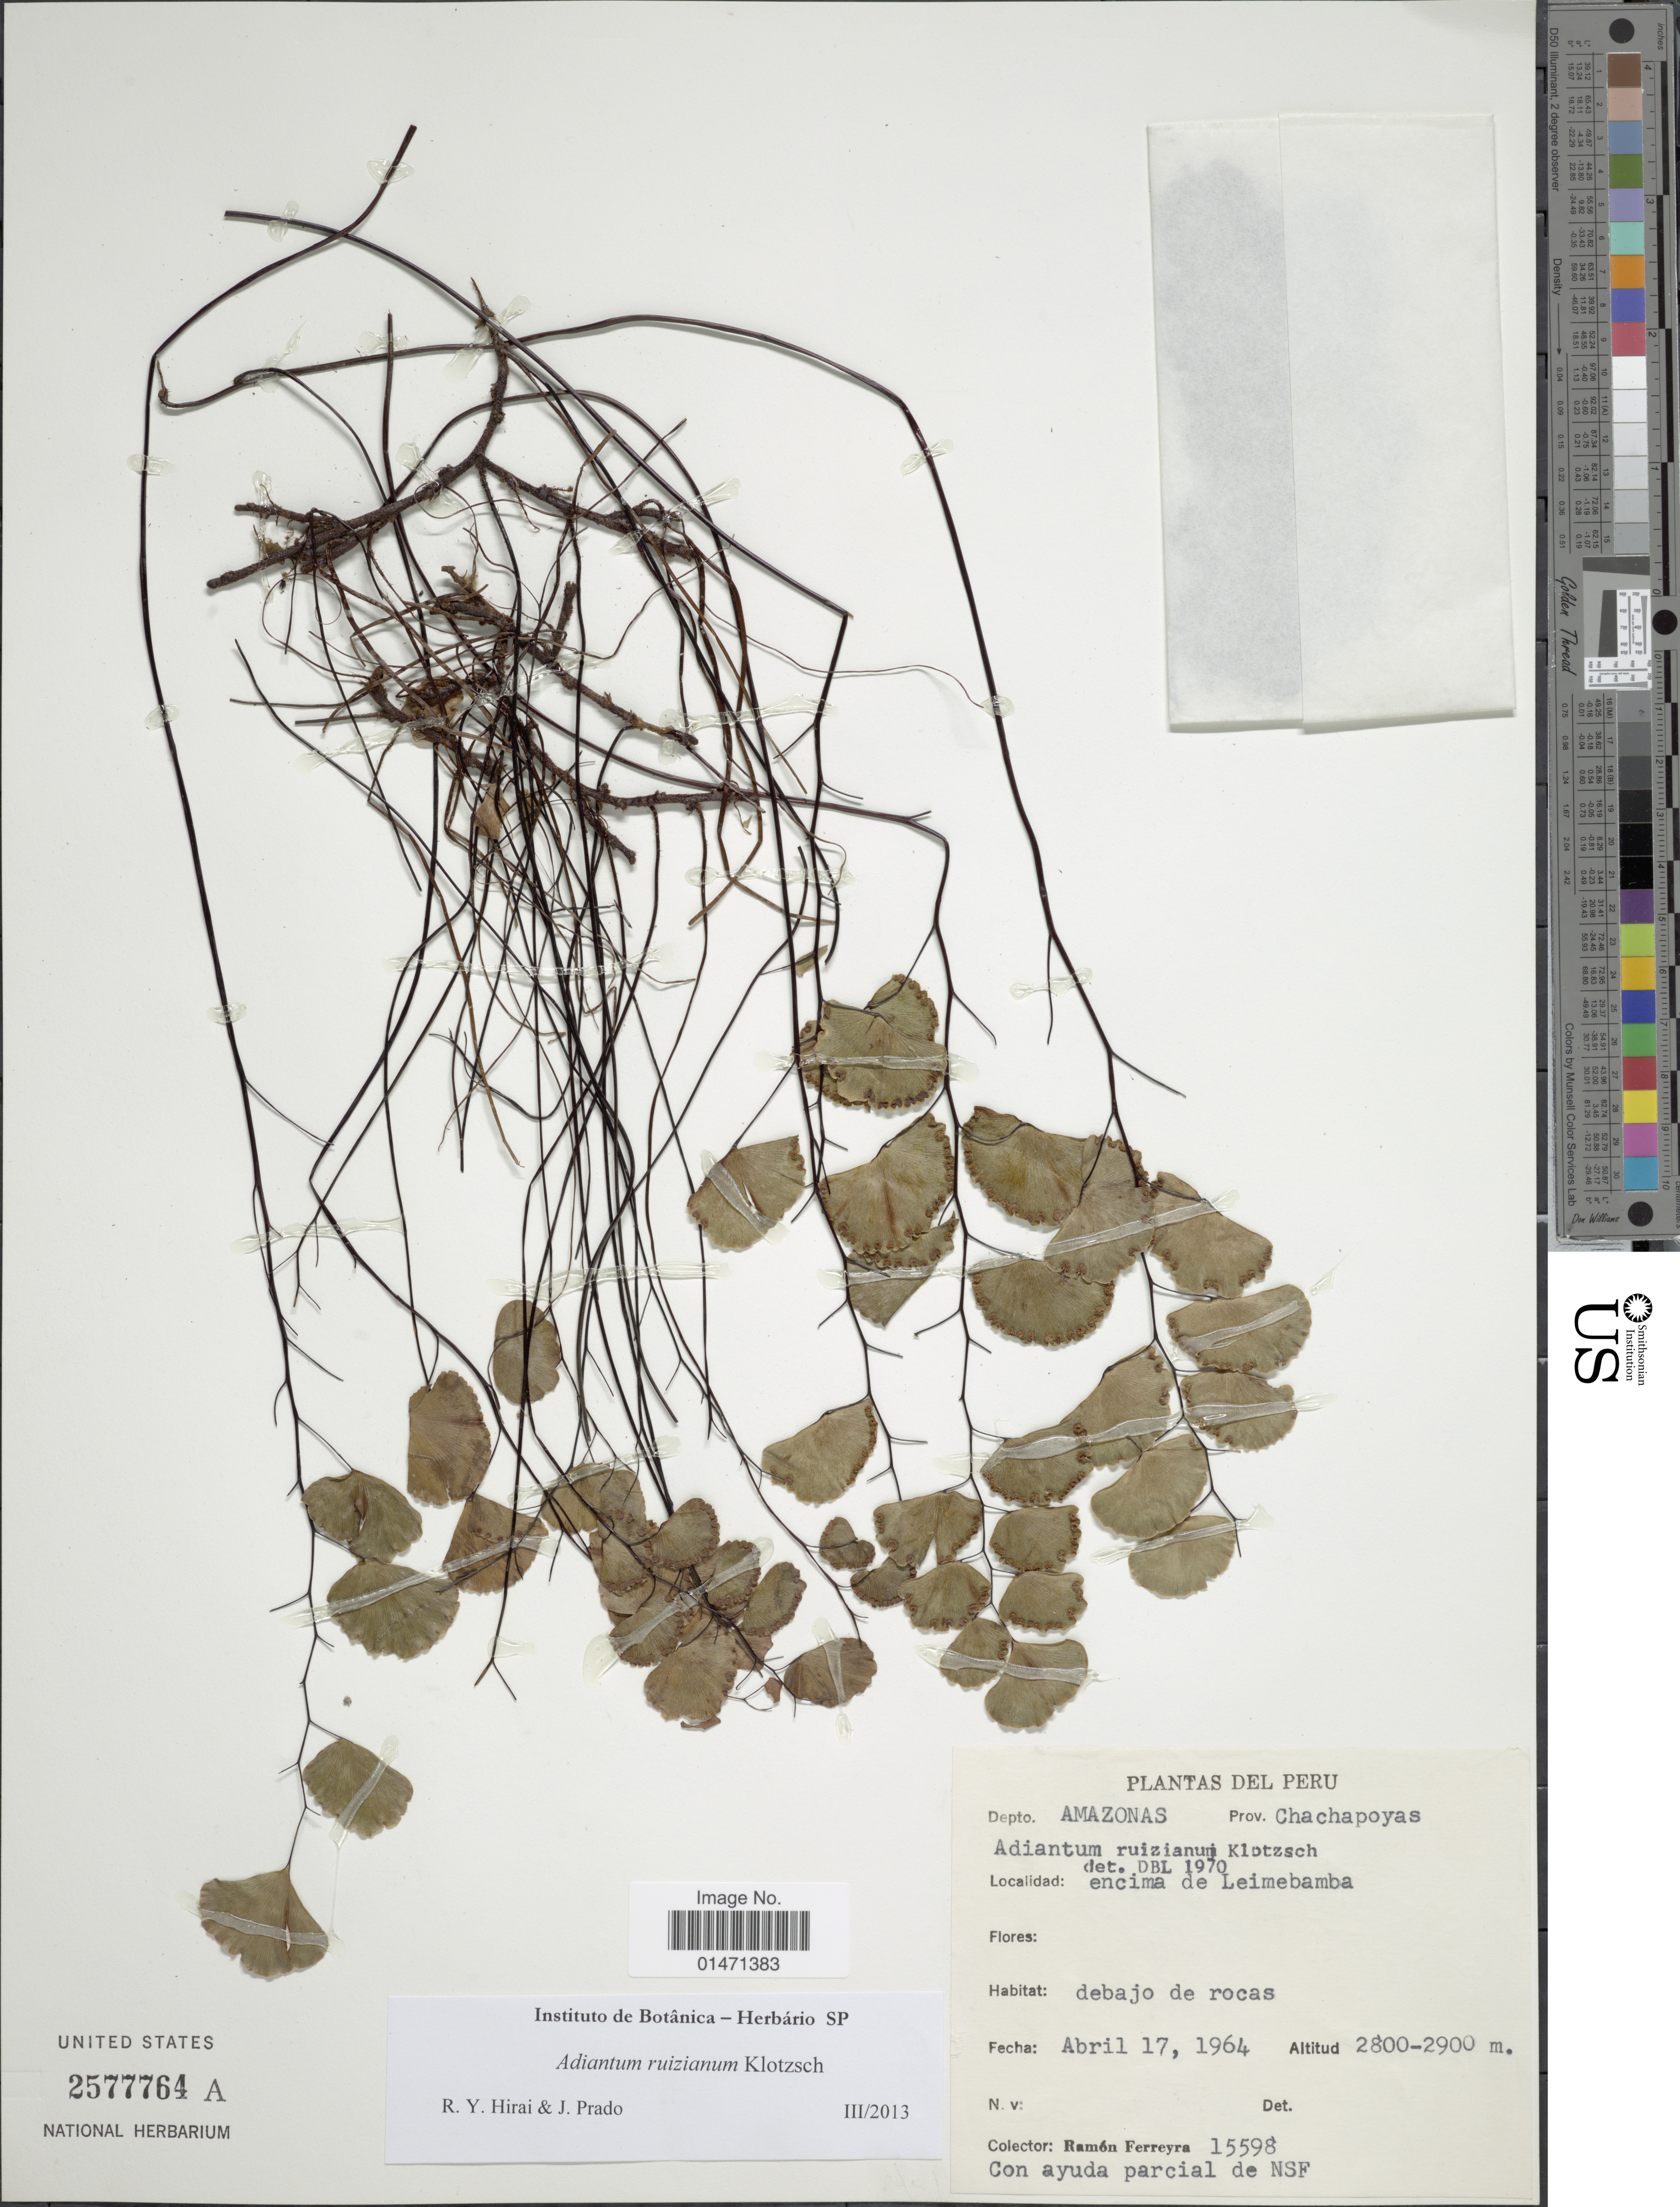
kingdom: Plantae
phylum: Tracheophyta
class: Polypodiopsida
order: Polypodiales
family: Pteridaceae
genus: Adiantum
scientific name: Adiantum ruizianum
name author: Klotzsch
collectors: R. A. Ferreyra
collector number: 15598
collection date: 1964-04-17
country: Peru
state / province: Amazonas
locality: Depto. Amazonas, Prov. Chachapoyas, encima de Leimebamba, debajo de rocas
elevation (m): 2800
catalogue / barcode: US 2577764A